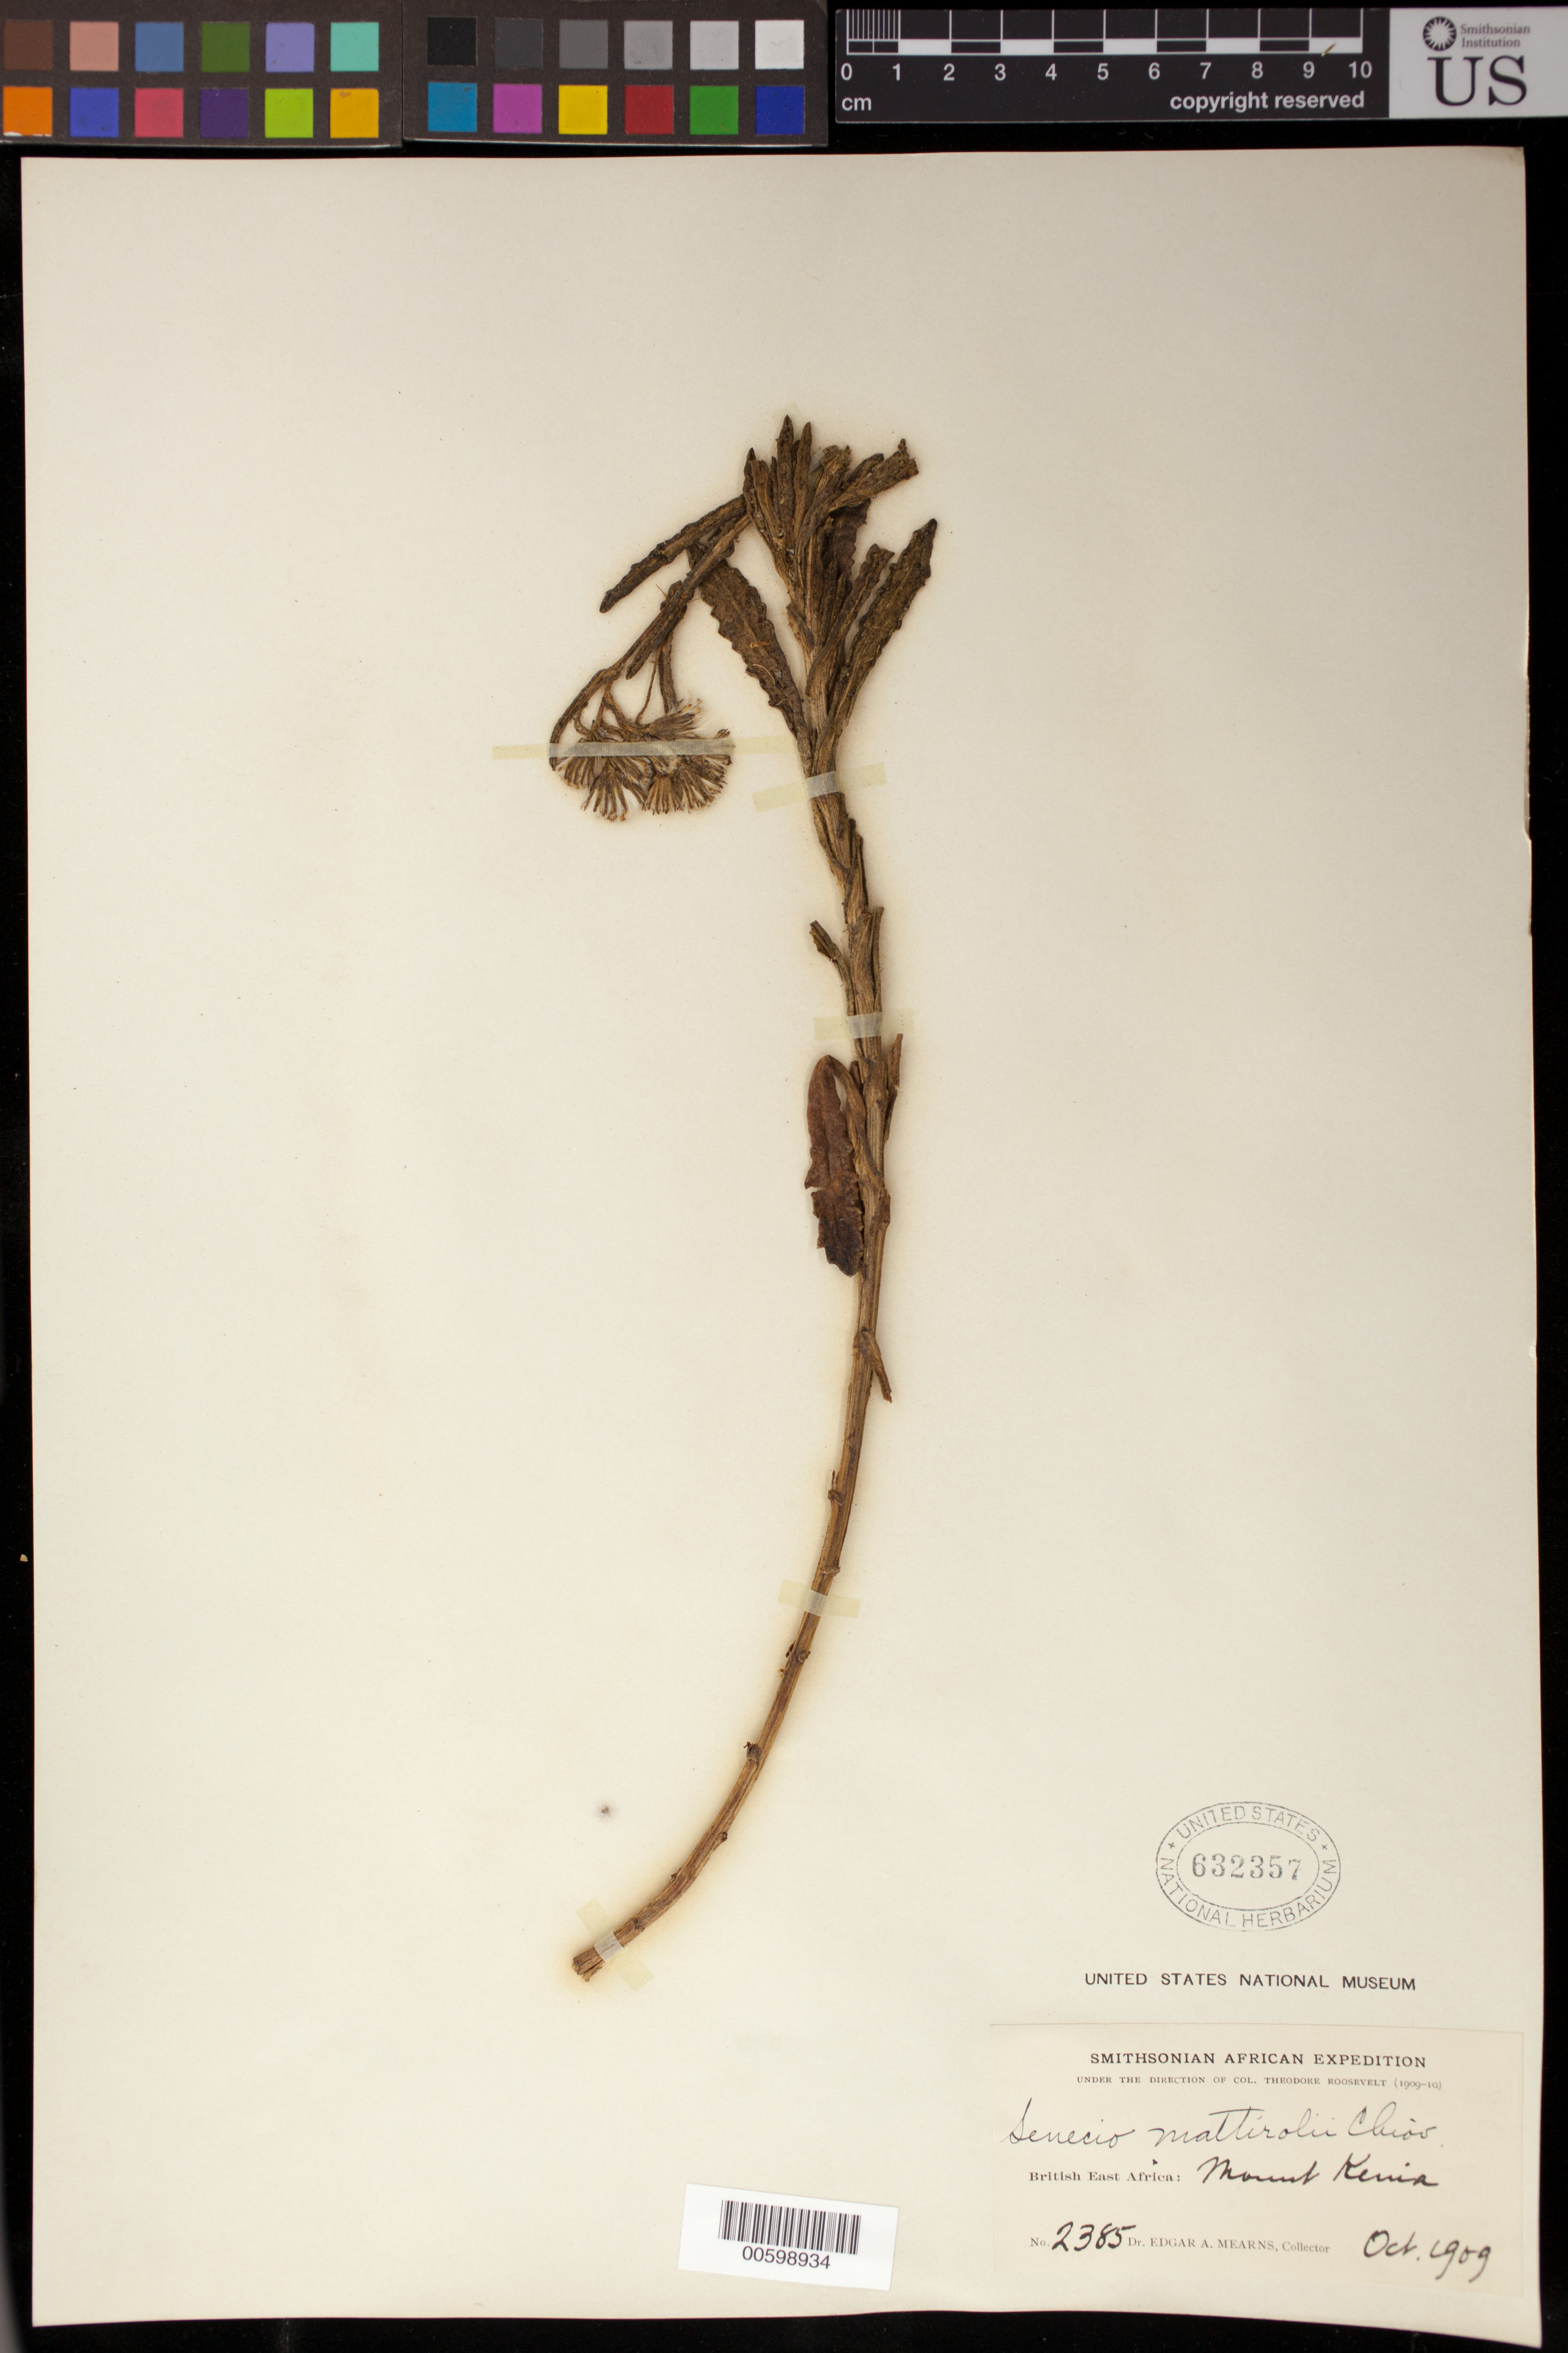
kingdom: Plantae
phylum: Tracheophyta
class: Magnoliopsida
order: Asterales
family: Asteraceae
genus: Senecio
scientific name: Senecio mattirolii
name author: Chiov.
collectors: E. A. Mearns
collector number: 2385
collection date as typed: Oct 1909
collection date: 1909-10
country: Kenya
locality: Mount Kenya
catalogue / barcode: US 632357